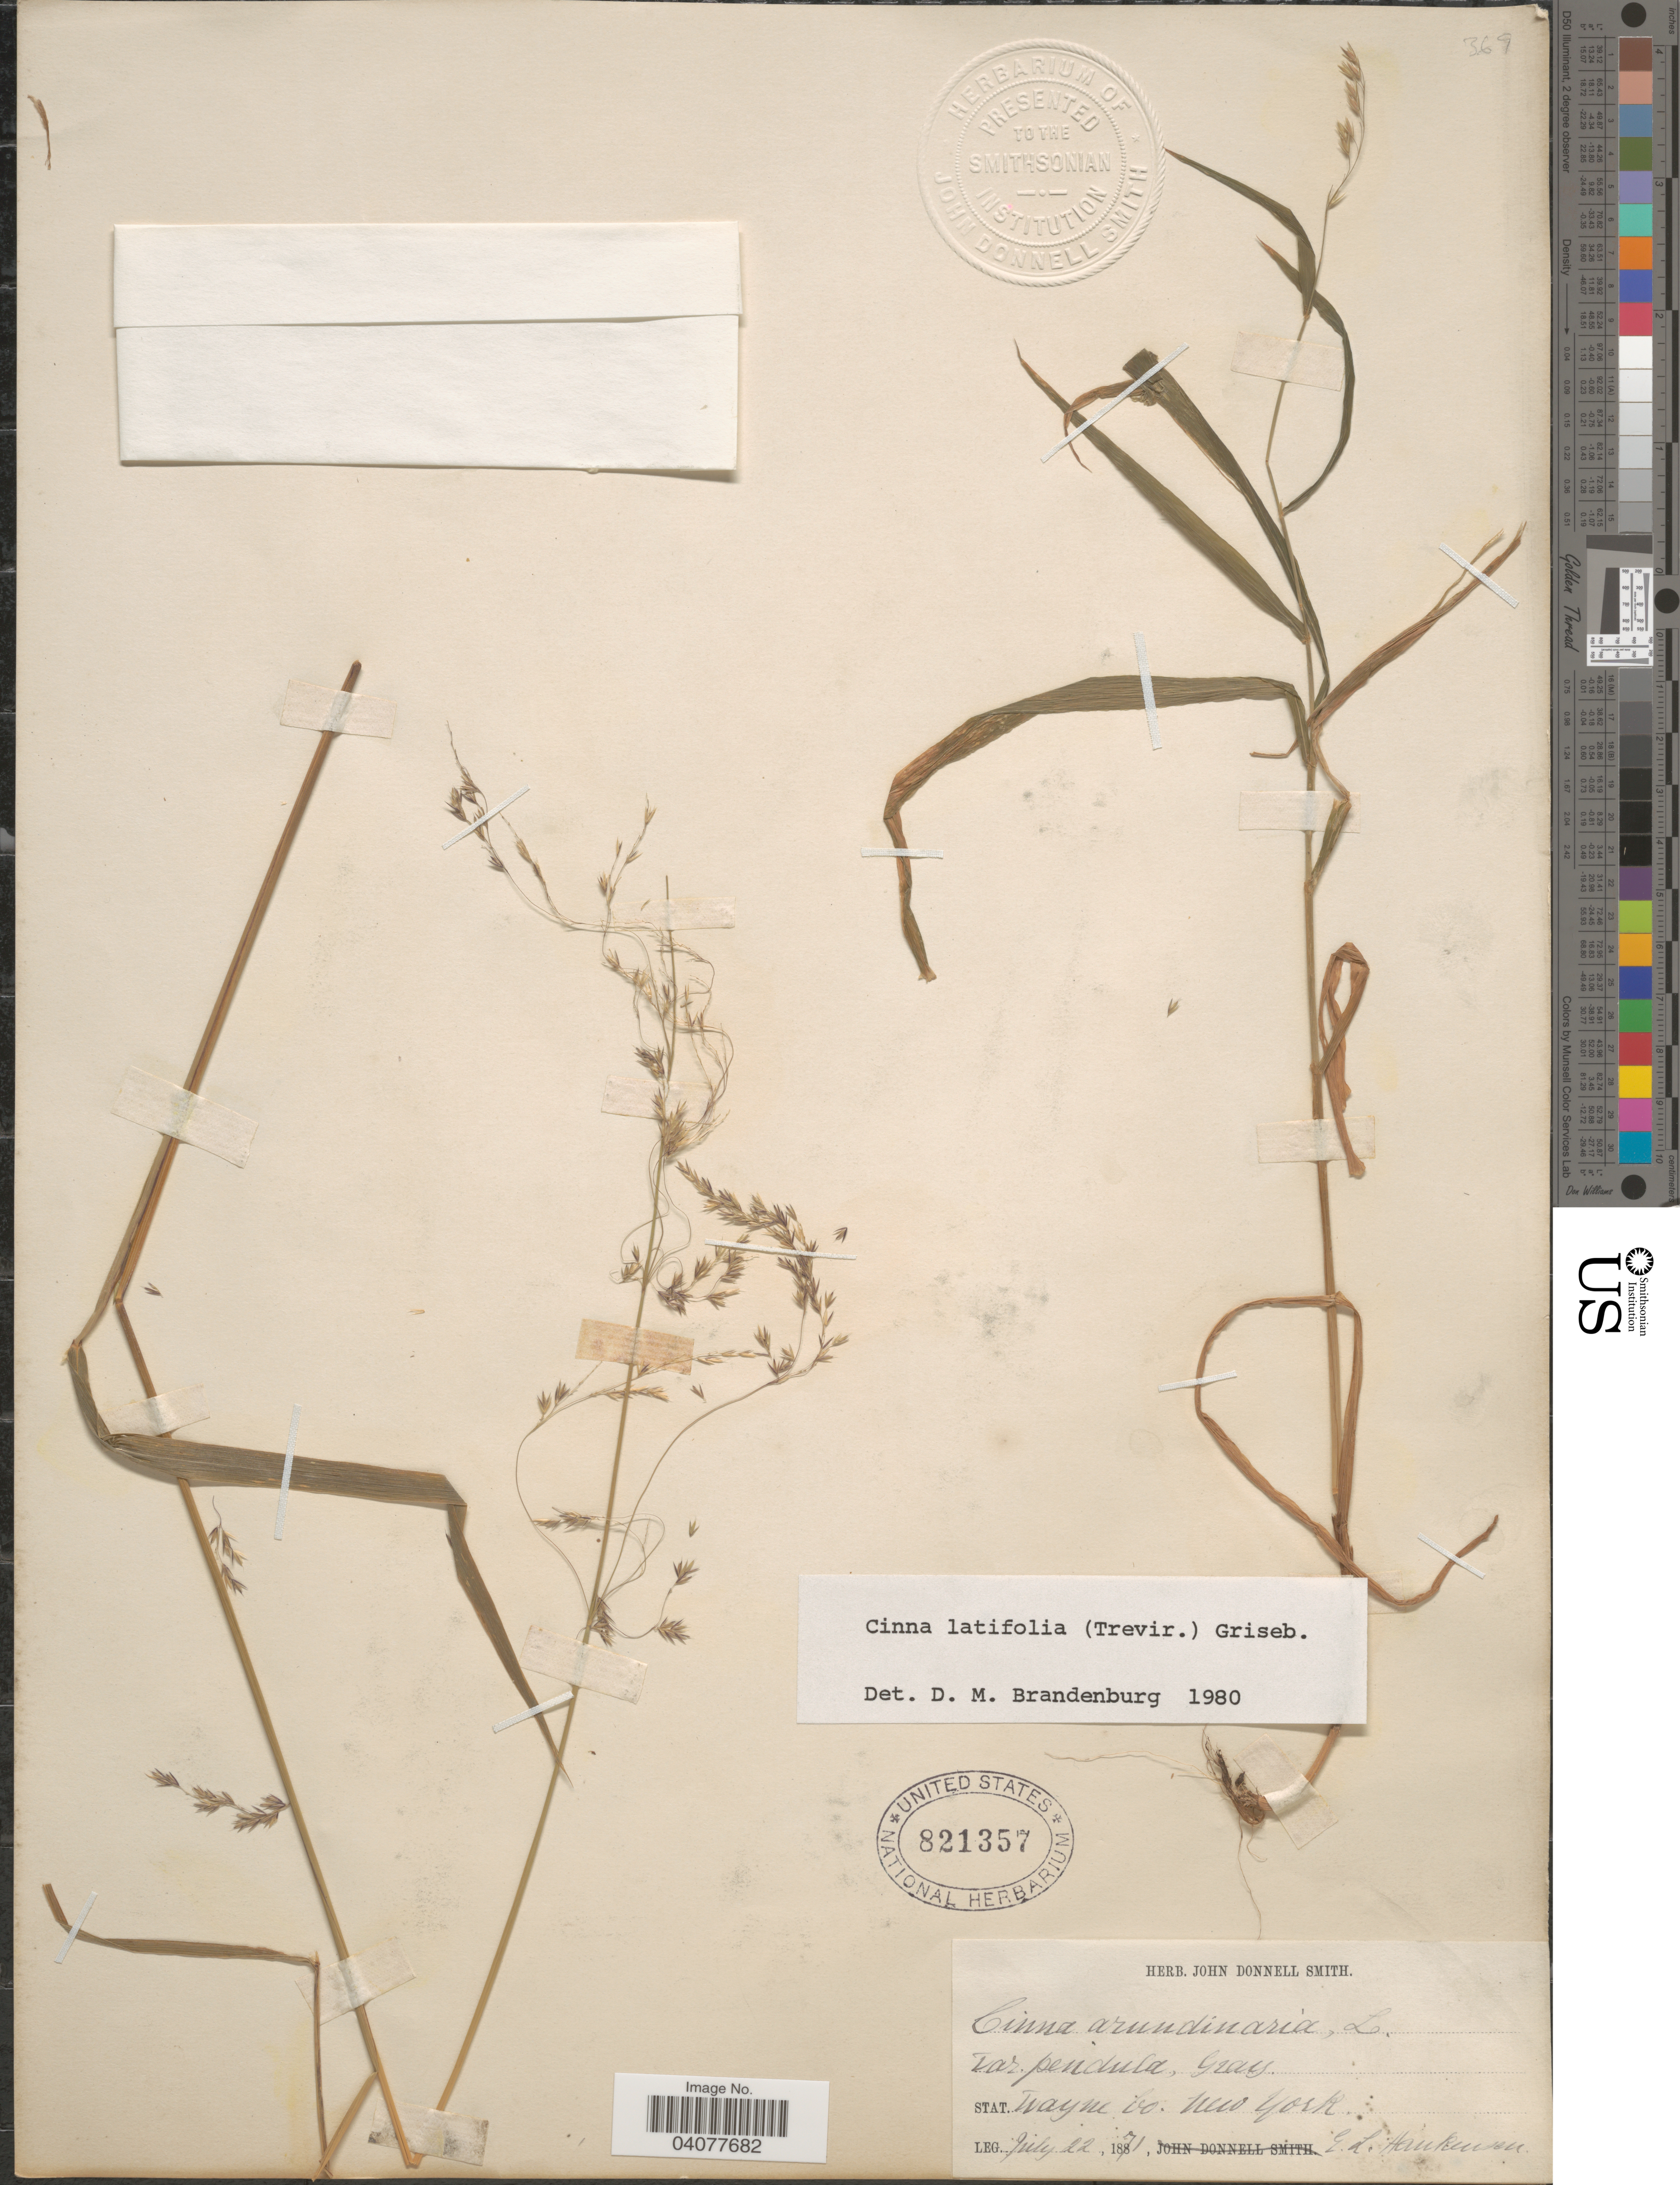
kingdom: Plantae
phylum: Tracheophyta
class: Liliopsida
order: Poales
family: Poaceae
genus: Cinna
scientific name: Cinna latifolia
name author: (Trevir. ex Goeppert) Griseb.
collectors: E. Hankenson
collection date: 1871-07-22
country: United States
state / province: New York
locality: Wayne Co.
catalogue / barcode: US 821357